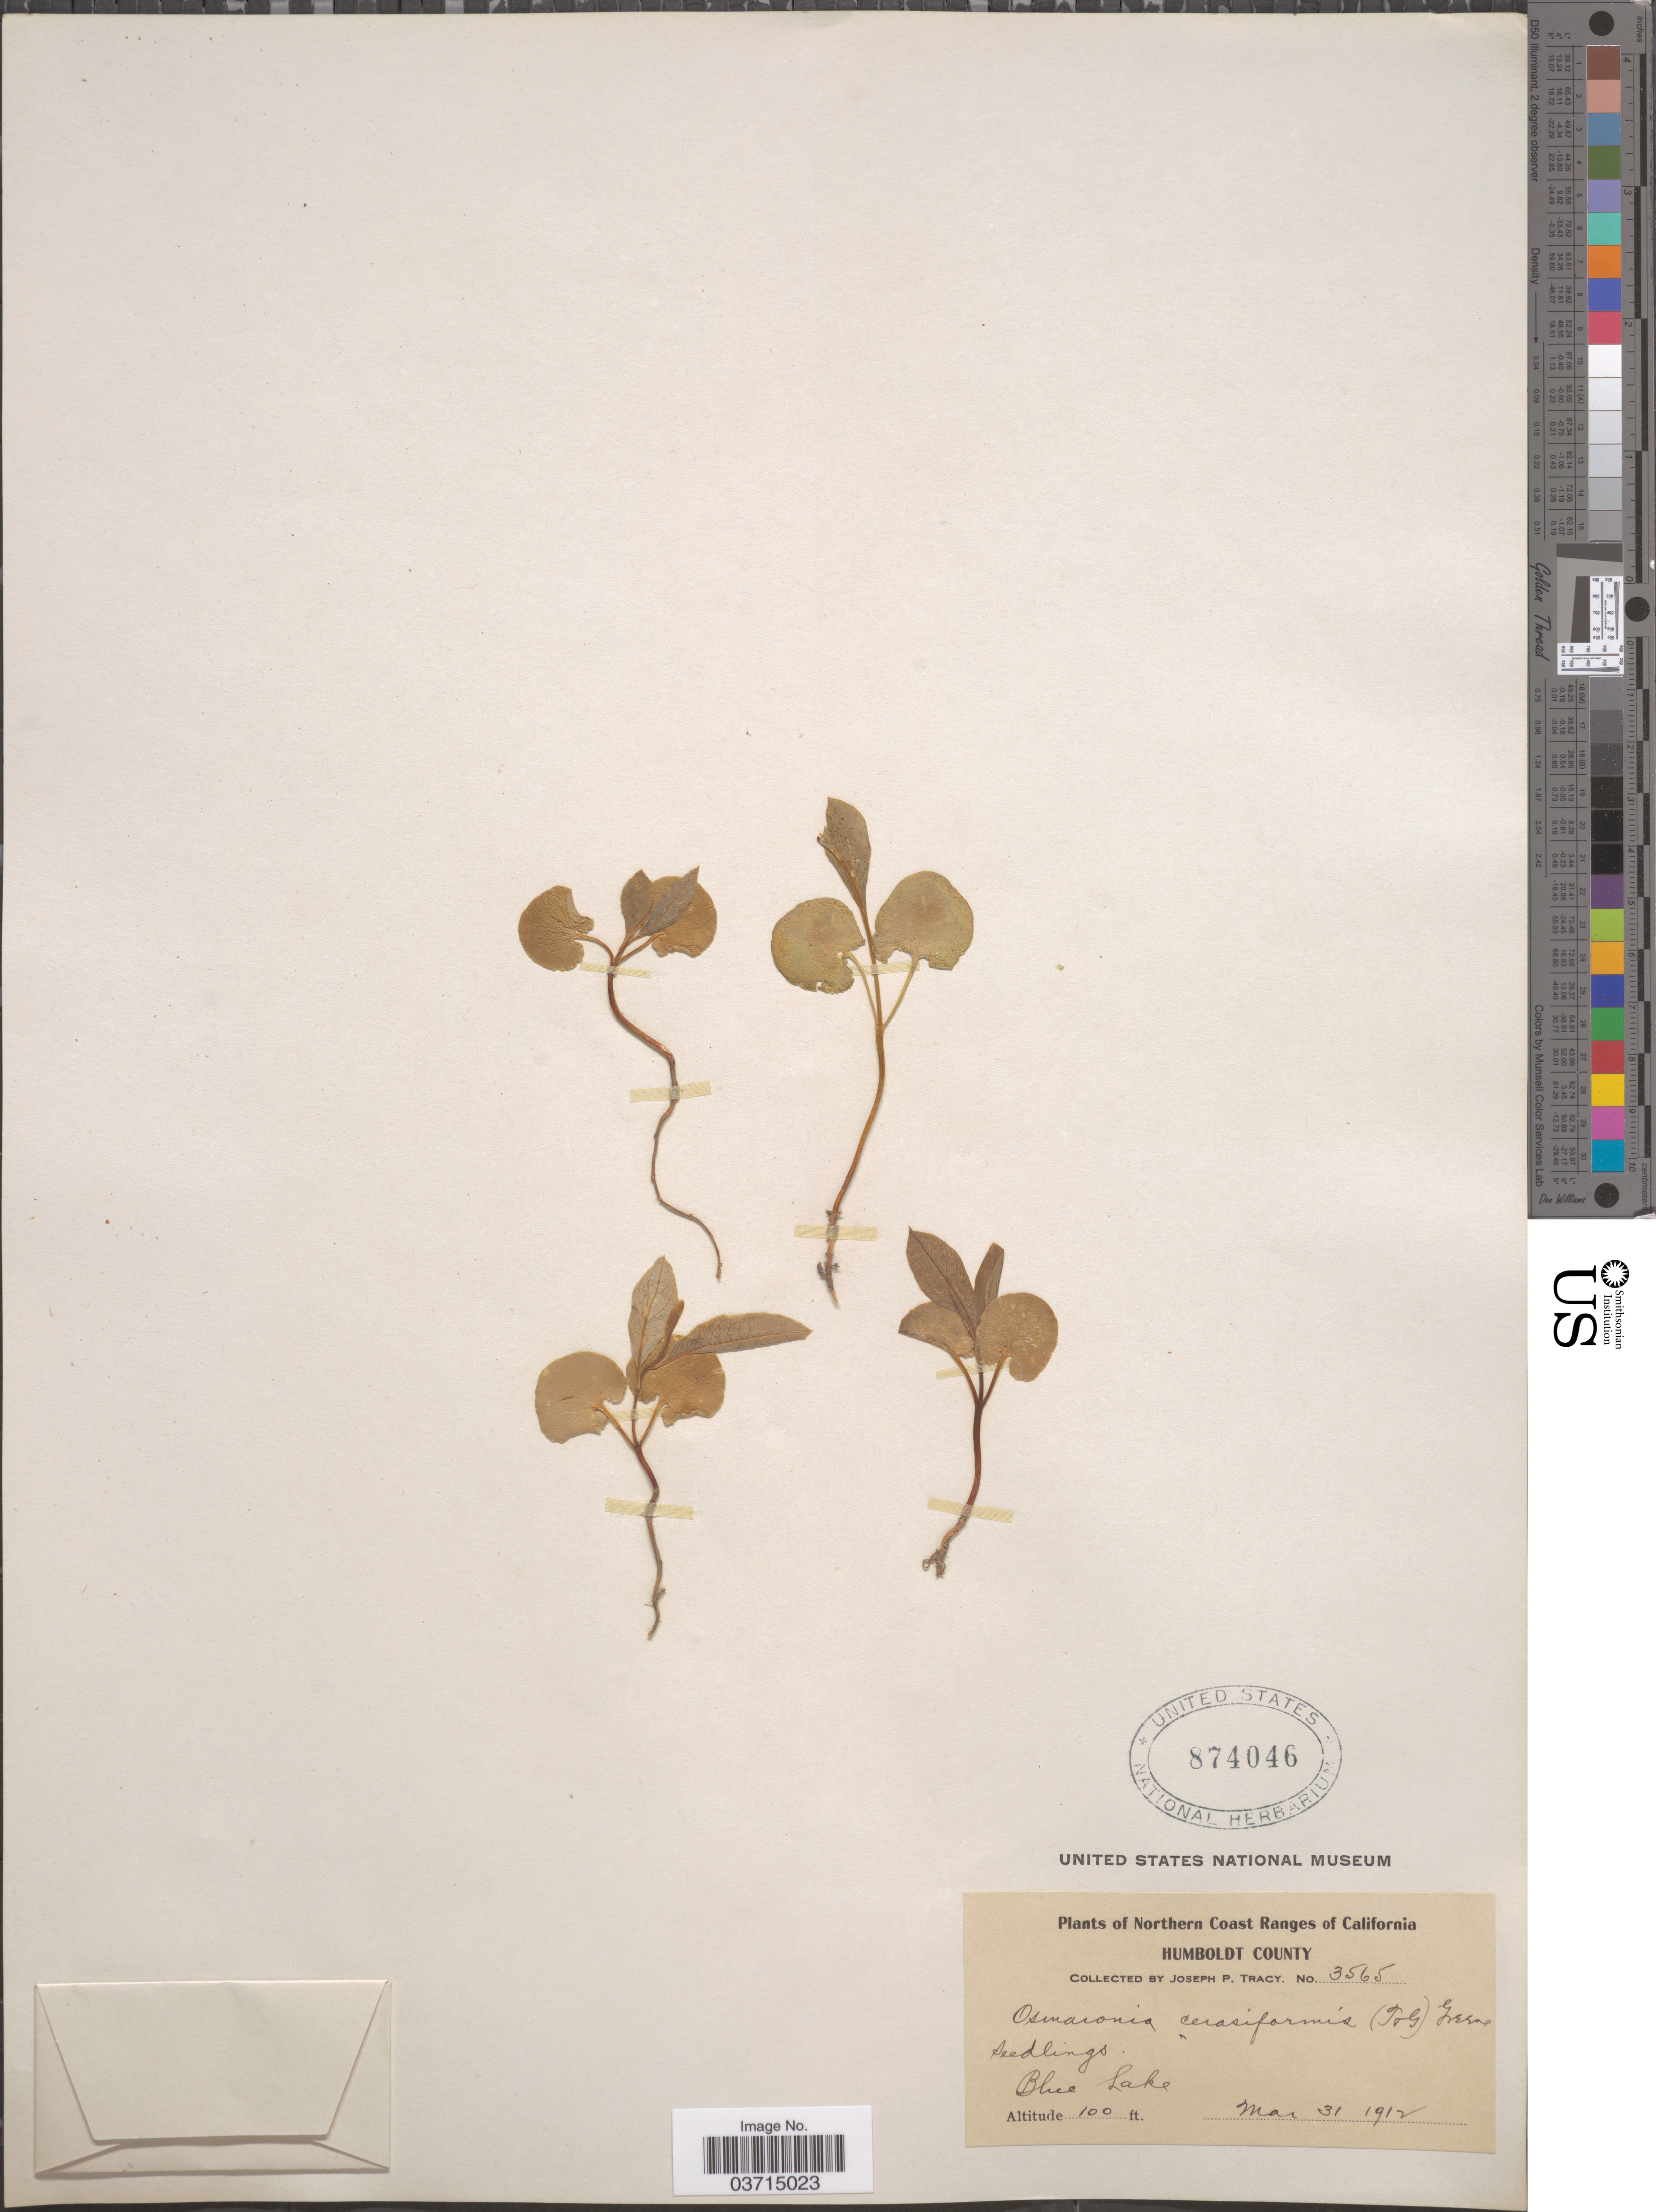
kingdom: Plantae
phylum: Tracheophyta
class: Magnoliopsida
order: Rosales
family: Rosaceae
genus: Oemleria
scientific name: Oemleria cerasiformis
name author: (Torr. & A. Gray ex Hook. & Arn.) J.W. Landon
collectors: J. Tracy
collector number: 3565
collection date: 1912-03-31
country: United States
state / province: California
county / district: Humboldt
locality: Northern Coast Range. Humboldt County. Blue Lake.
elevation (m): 30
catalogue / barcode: US 874046